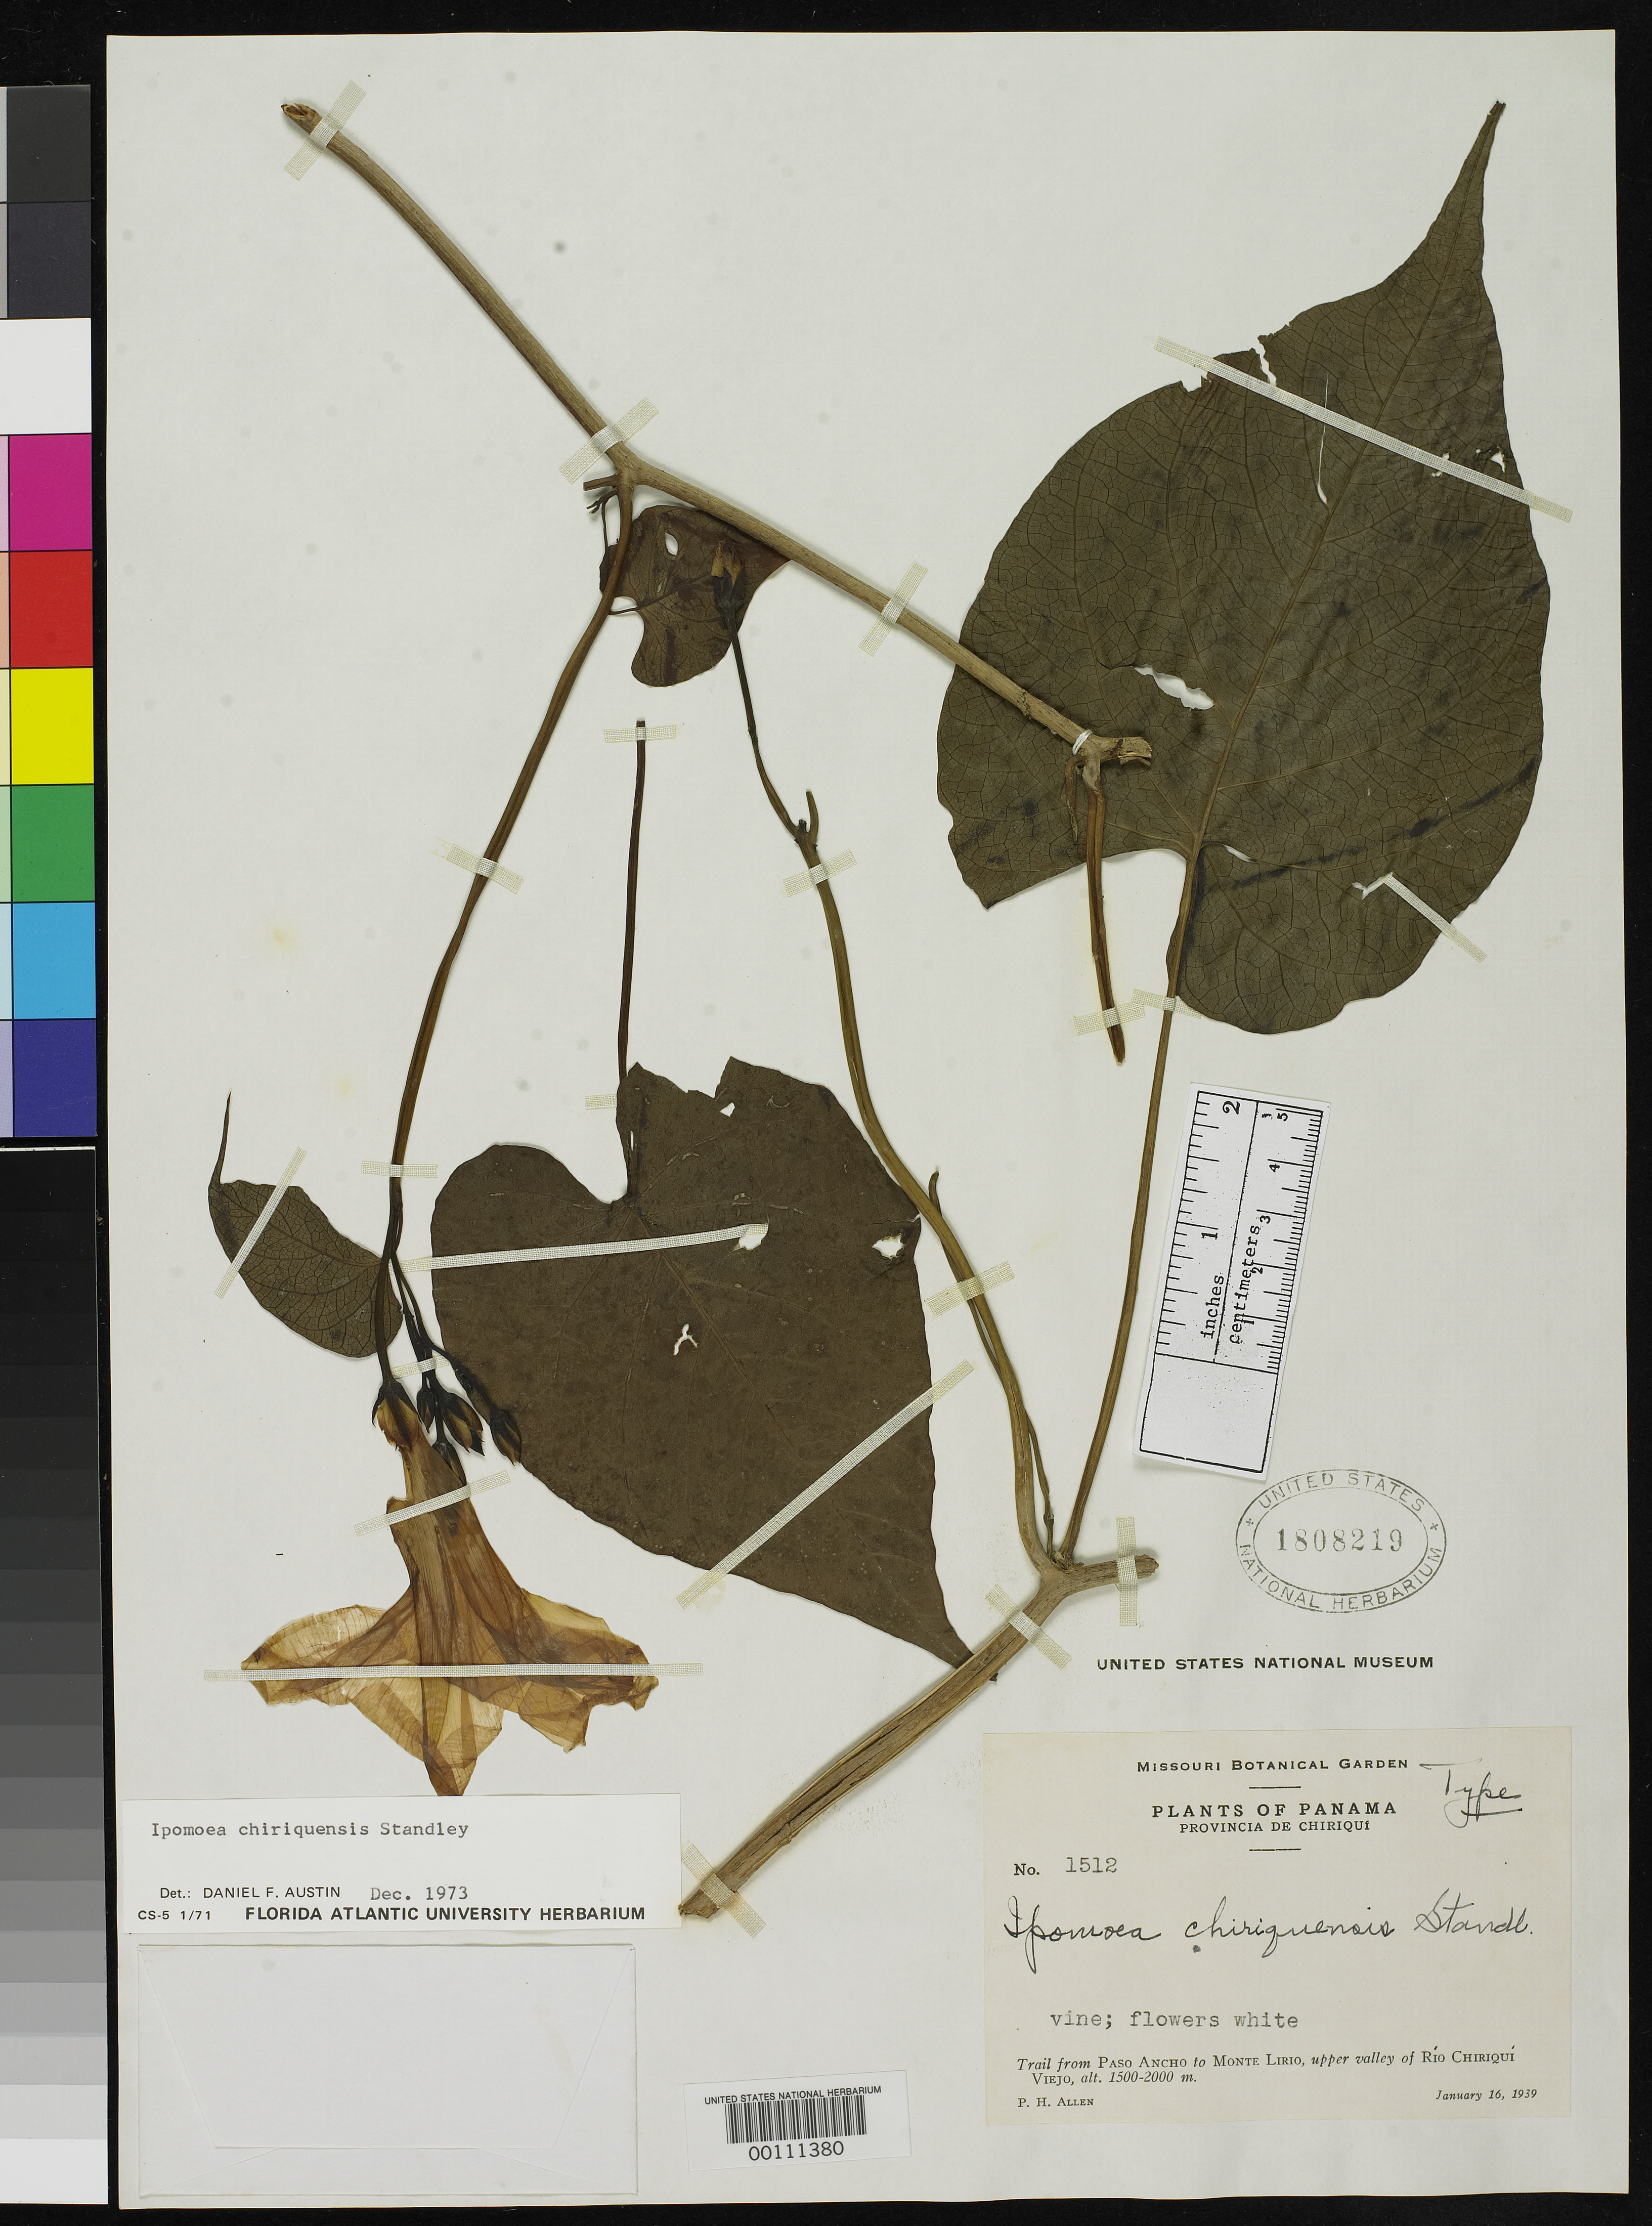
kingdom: Plantae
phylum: Tracheophyta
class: Magnoliopsida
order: Solanales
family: Convolvulaceae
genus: Ipomoea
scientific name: Ipomoea chiriquiensis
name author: Standl. in Woodson & Schery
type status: Isotype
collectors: P. H. Allen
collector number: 1512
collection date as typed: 16 Jan 1939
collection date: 1939-01-16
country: Panama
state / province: Chiriquí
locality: Paso Ancho to Monte Lirio, upper Valley of Rio Chiriqui Valley.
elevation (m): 1500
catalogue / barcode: US 1808219